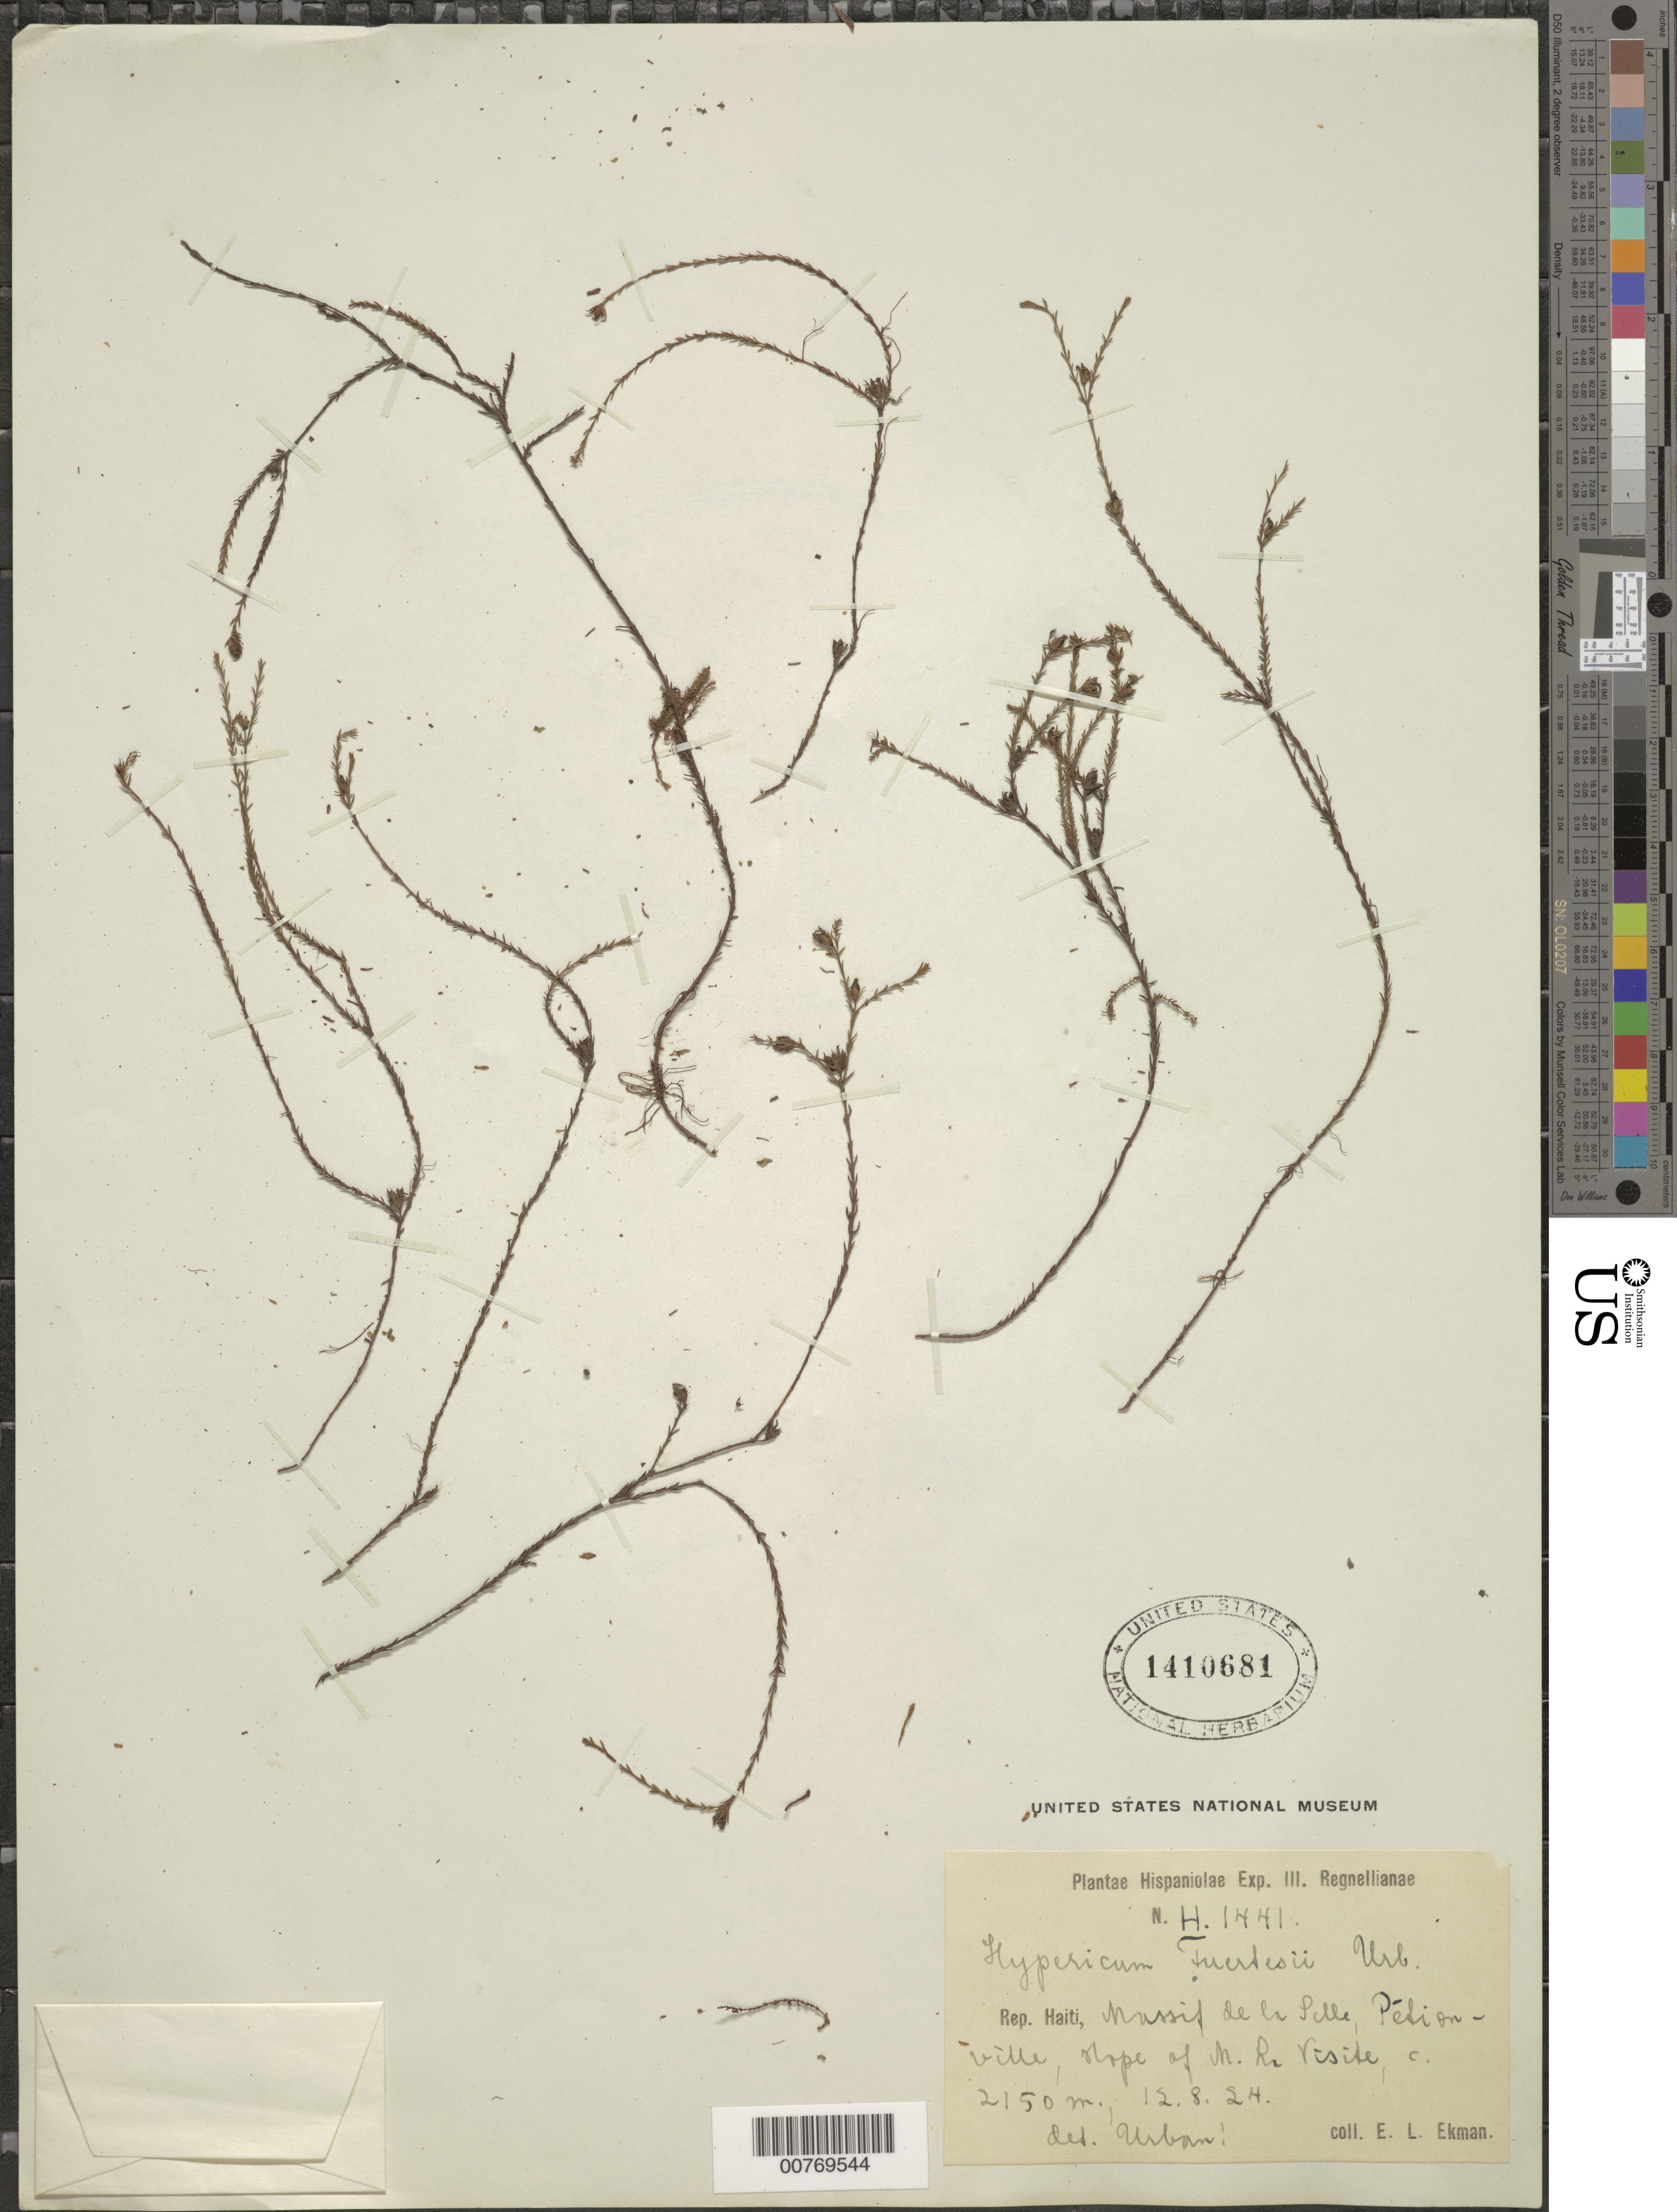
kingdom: Plantae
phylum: Tracheophyta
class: Magnoliopsida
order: Malpighiales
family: Hypericaceae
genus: Hypericum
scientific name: Hypericum fuertesii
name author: Urb.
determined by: Urban, Ignatz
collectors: E. L. Ekman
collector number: H 1441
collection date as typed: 12 Aug 1924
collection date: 1924-08-12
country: Haiti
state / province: Ouest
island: Hispaniola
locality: Massif de la Selle, Pétionville, slope of N. Rn Viside.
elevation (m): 2150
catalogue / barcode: US 1410681